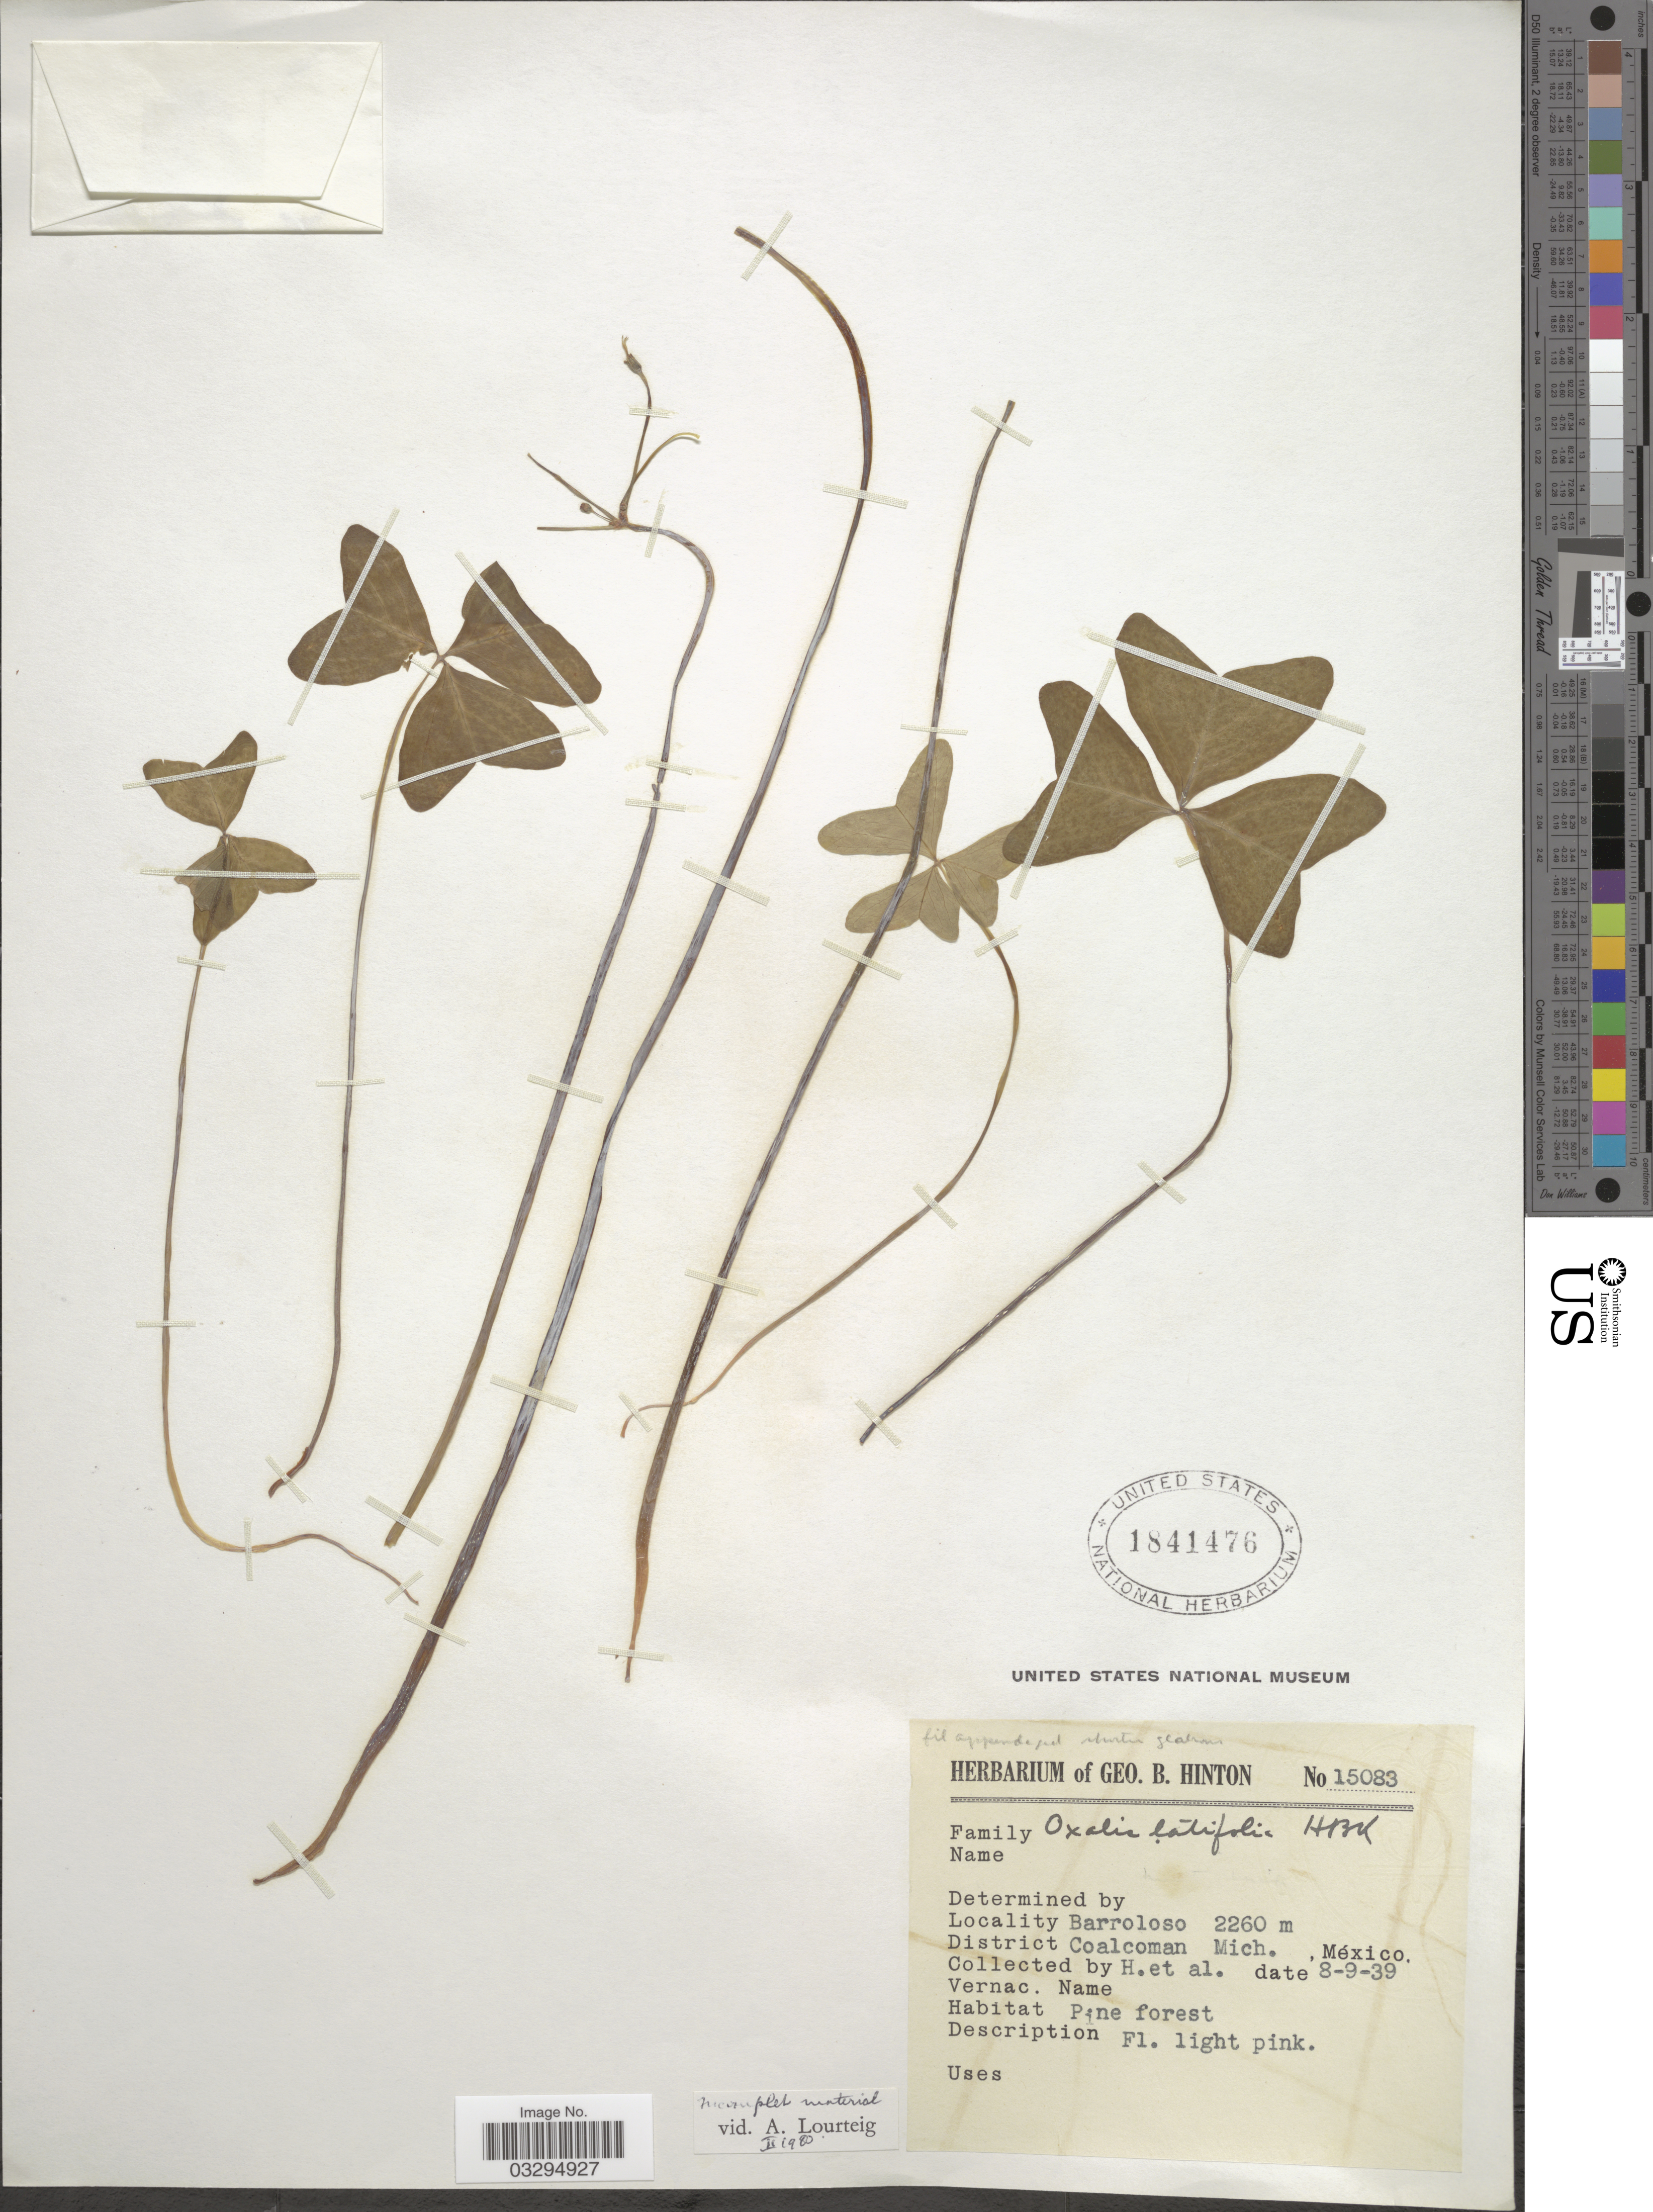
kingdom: Plantae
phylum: Tracheophyta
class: Magnoliopsida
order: Oxalidales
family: Oxalidaceae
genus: Oxalis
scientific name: Oxalis latifolia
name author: Kunth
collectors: G. B. Hinton & et al.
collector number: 15083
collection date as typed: Transcribed d/m/y: 8/9/39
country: Mexico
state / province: Michoacán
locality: Barroloso, District Coalcoman.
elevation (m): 2260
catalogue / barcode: US 1841476